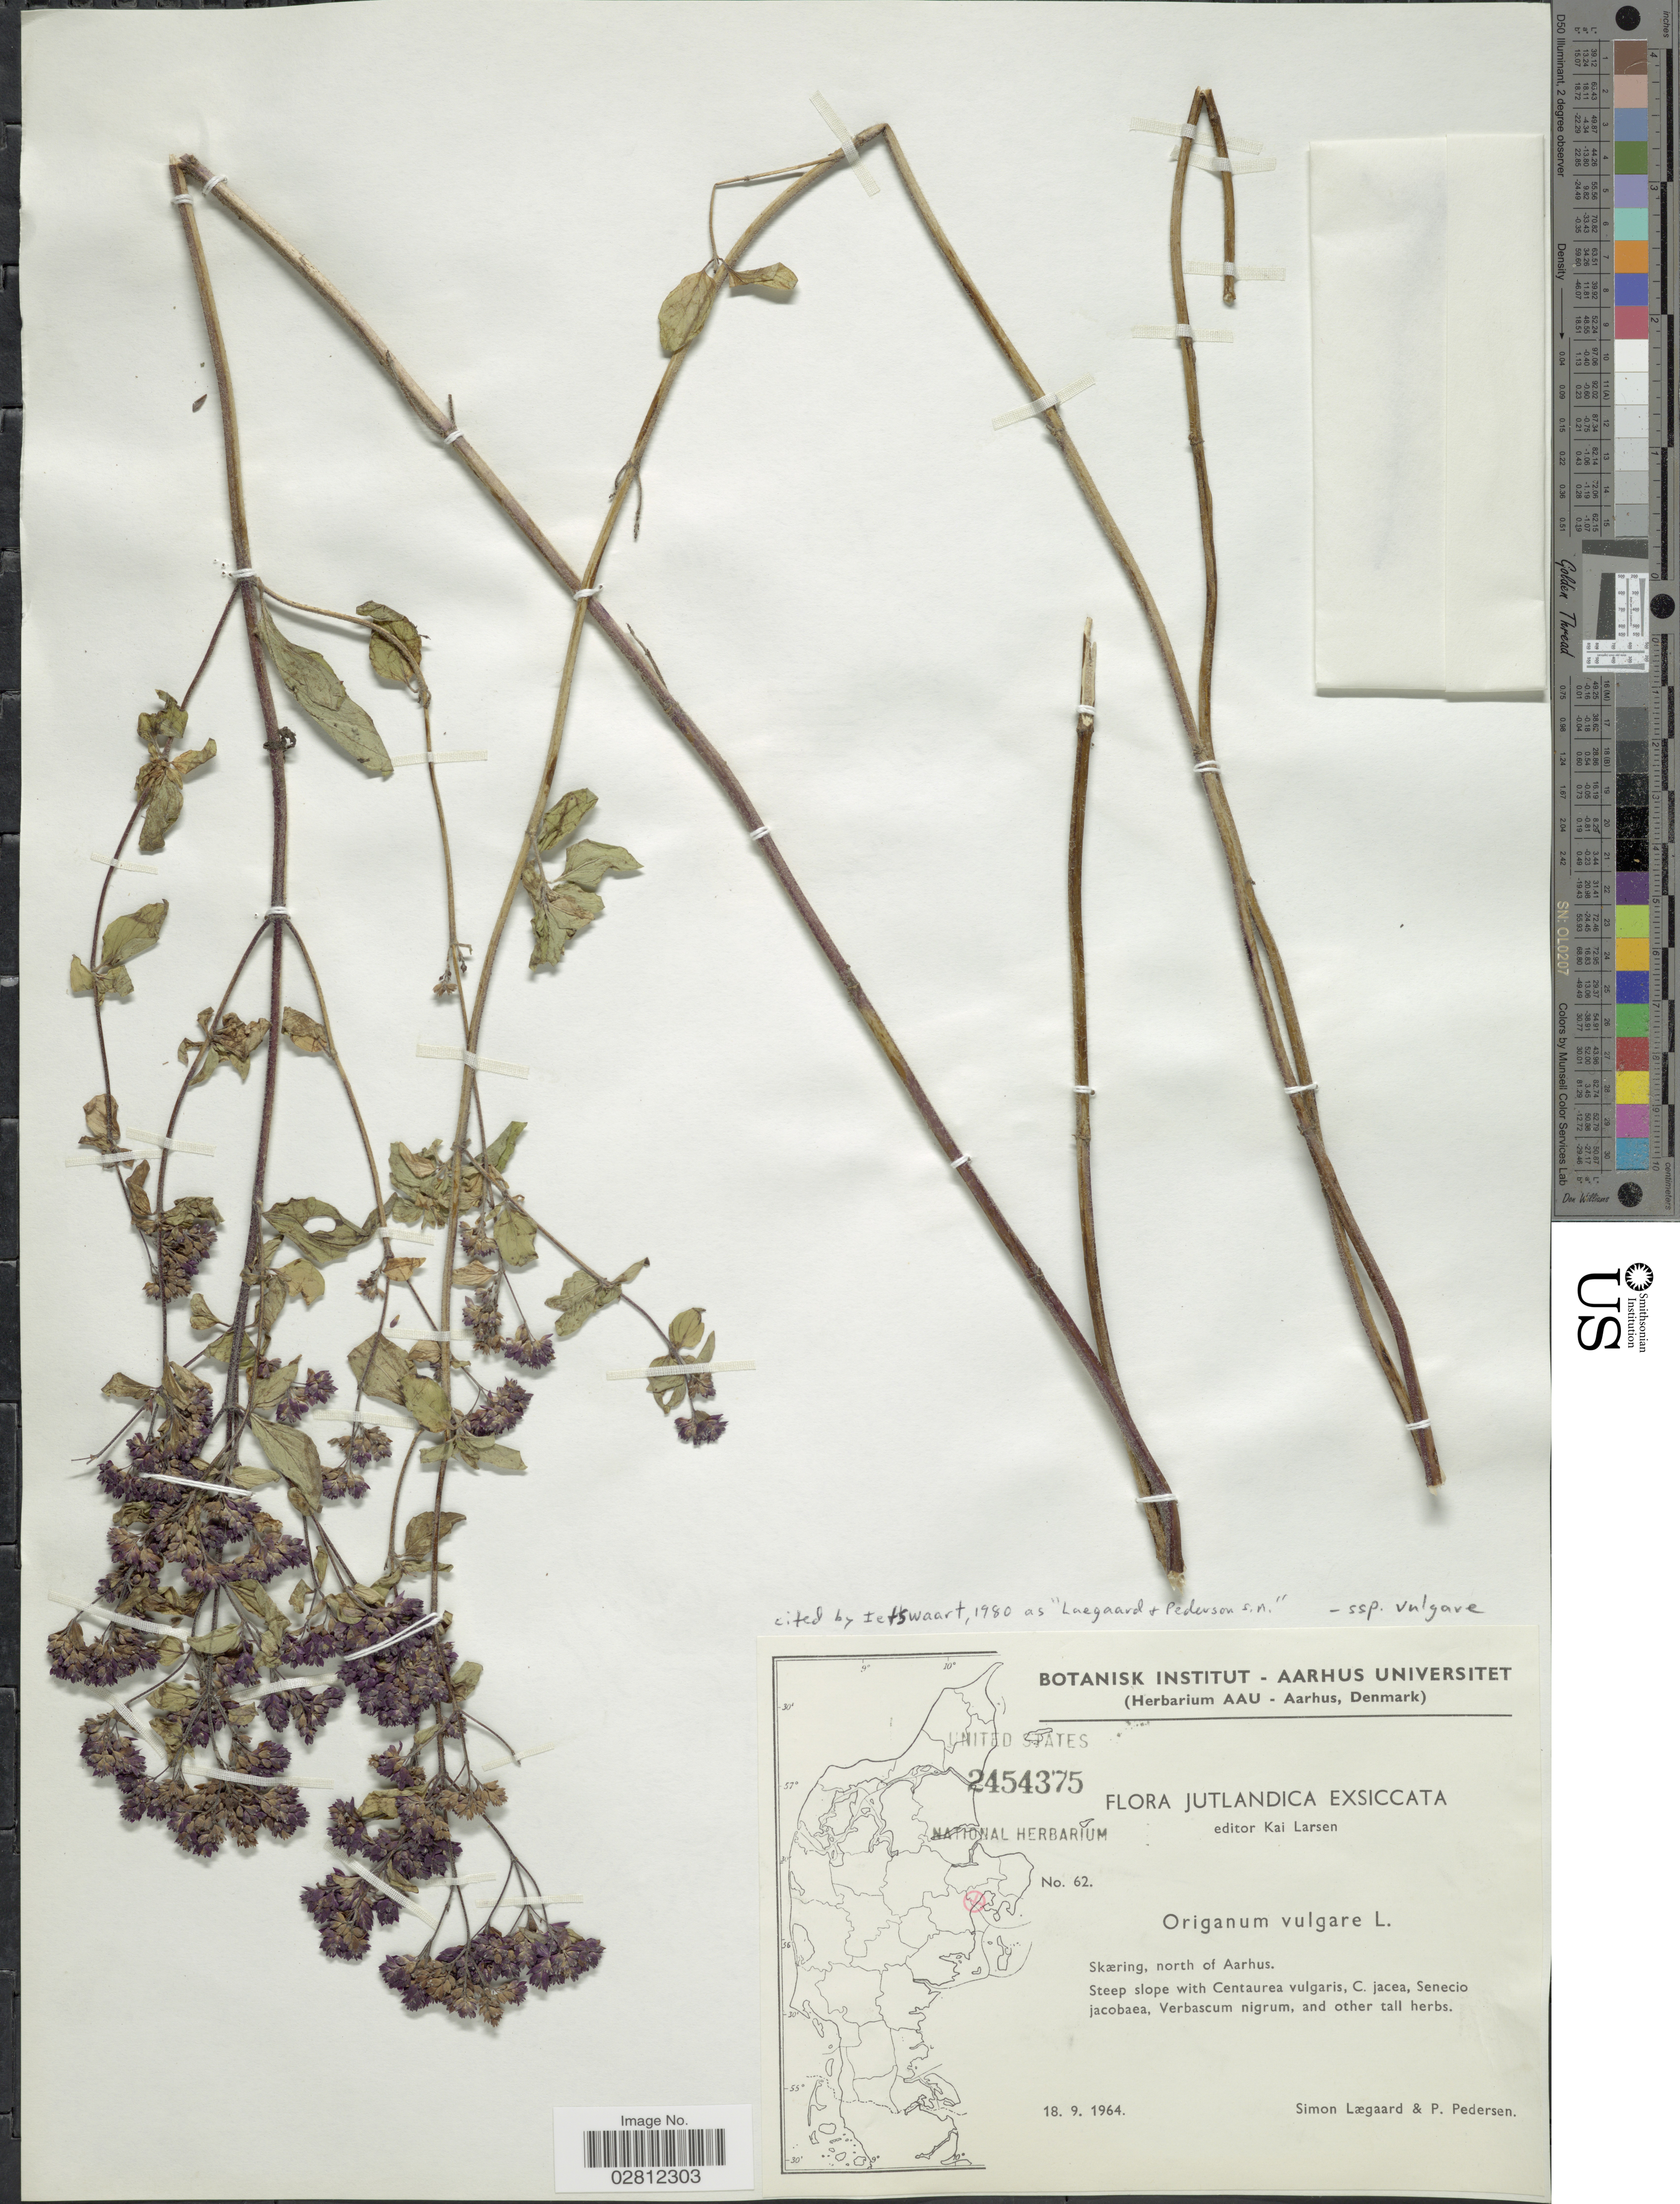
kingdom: Plantae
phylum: Tracheophyta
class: Magnoliopsida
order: Lamiales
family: Lamiaceae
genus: Origanum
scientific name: Origanum vulgare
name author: L.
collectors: S. Lægaard & P. Pedersen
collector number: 62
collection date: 1964-09-18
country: Denmark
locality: Skæring, north of Aarhus.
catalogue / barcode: US 2454375